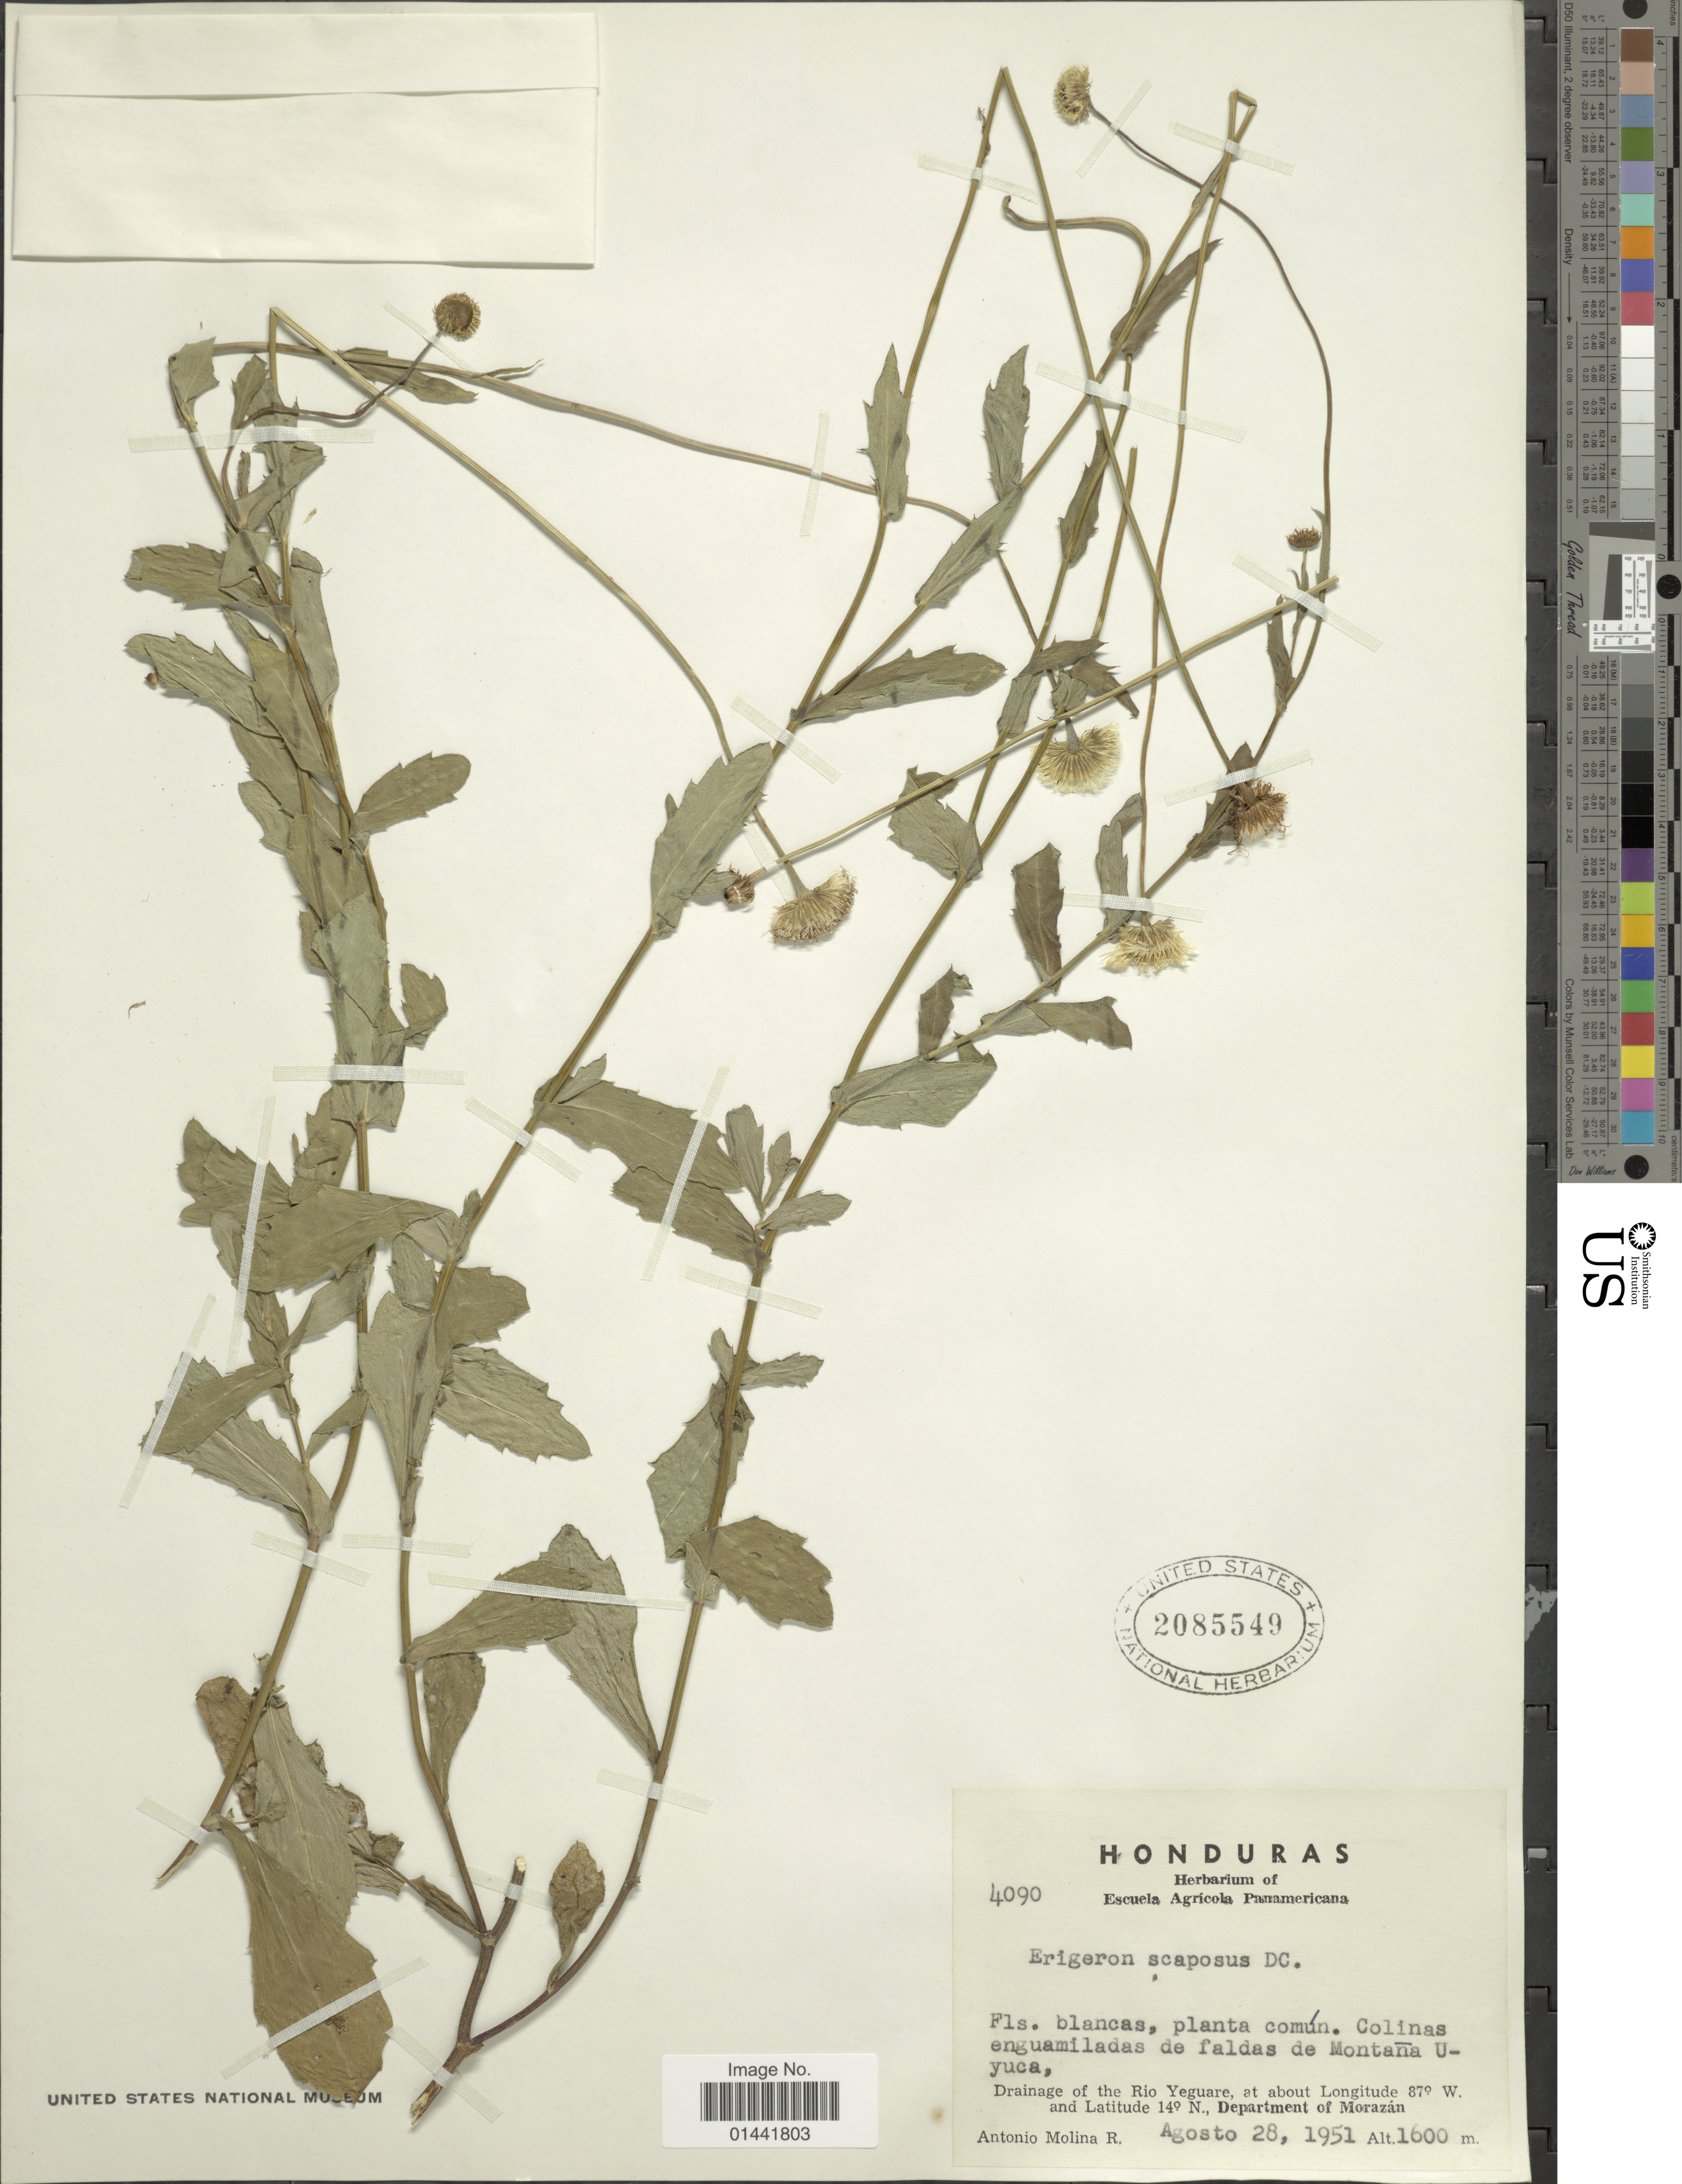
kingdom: Plantae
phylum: Tracheophyta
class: Magnoliopsida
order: Asterales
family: Asteraceae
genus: Erigeron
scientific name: Erigeron scaposus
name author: DC.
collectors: A. Molina R.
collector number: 4090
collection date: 1951-08-28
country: Honduras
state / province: Fco. Morazán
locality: Colinas enguamiladas de faldas de Montaña Uyuca, Drainage of the Rio Yeguare, Department of Morazán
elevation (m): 1600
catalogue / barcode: US 2085549